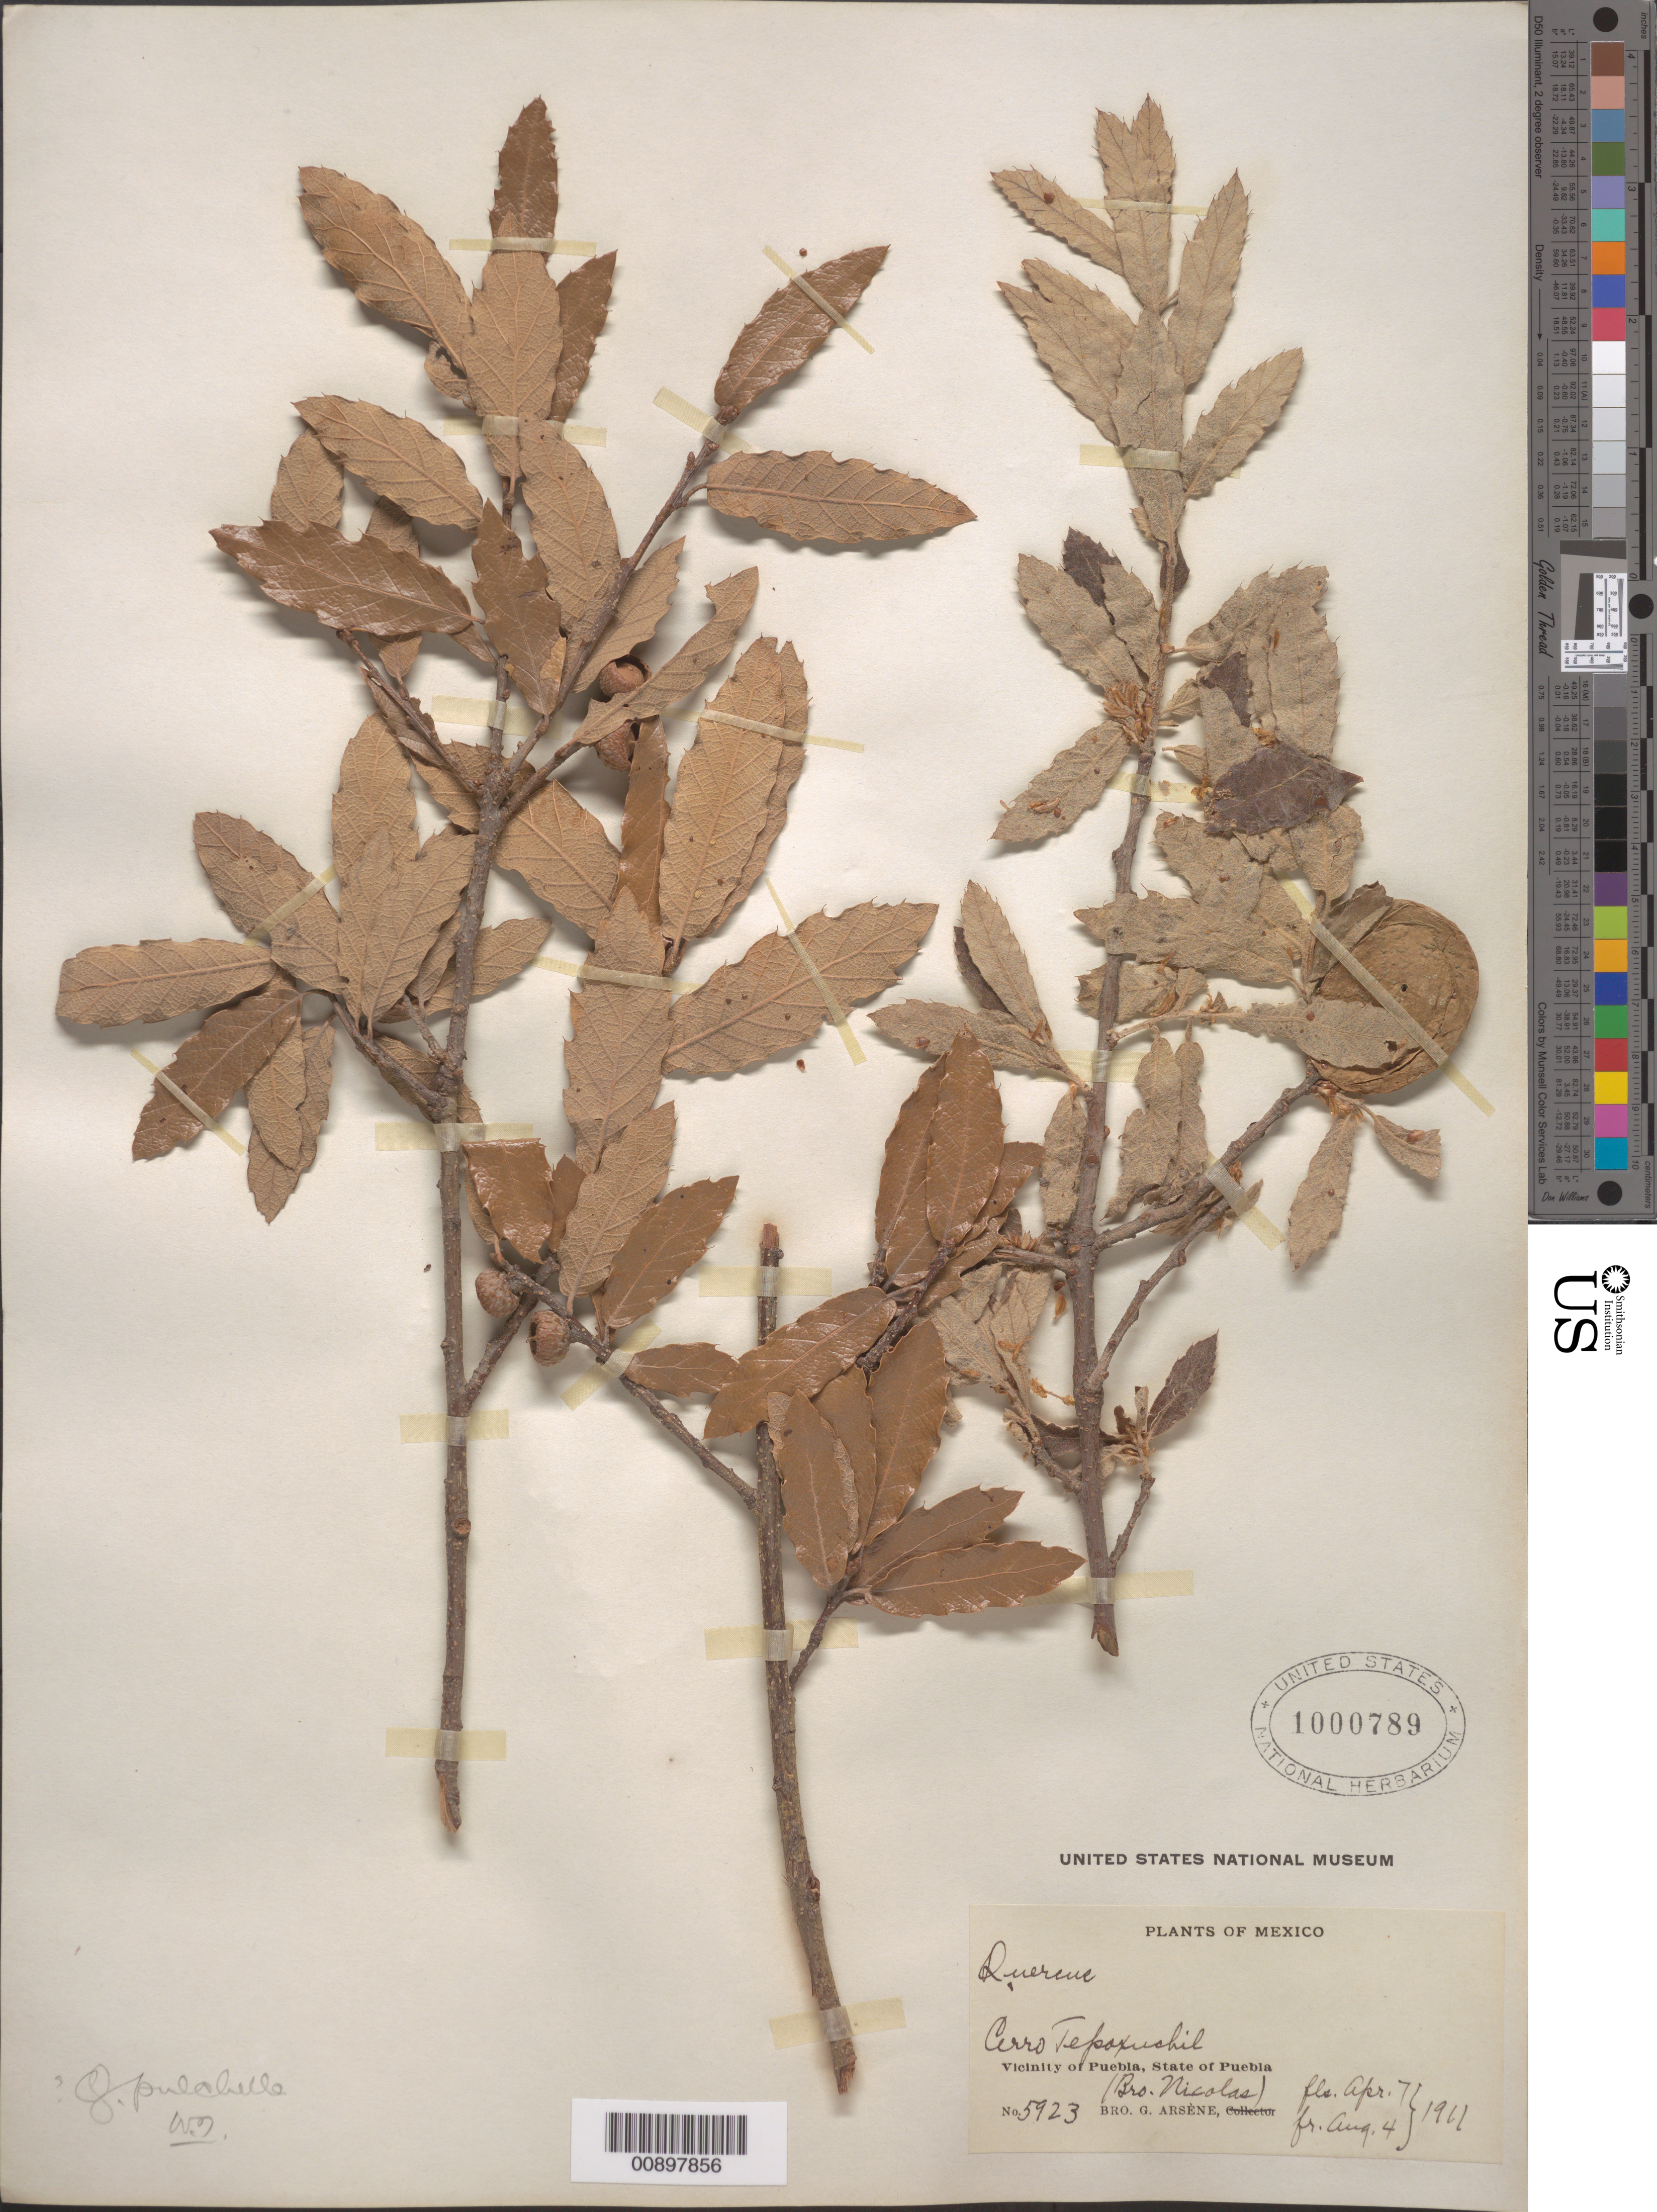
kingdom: Plantae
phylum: Tracheophyta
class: Magnoliopsida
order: Fagales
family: Fagaceae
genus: Quercus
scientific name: Quercus pulchella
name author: Humb. & Bonpl.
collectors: Bro. G. Arsène & B. Nicolas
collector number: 5923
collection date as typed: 07 Apr 1911 to 04 Aug 1911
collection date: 1911-04-07/1911-08-04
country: Mexico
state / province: Puebla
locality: Cerro Tepoxuchil, vicinity of Puebla, state of Puebla.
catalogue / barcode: US 1000789